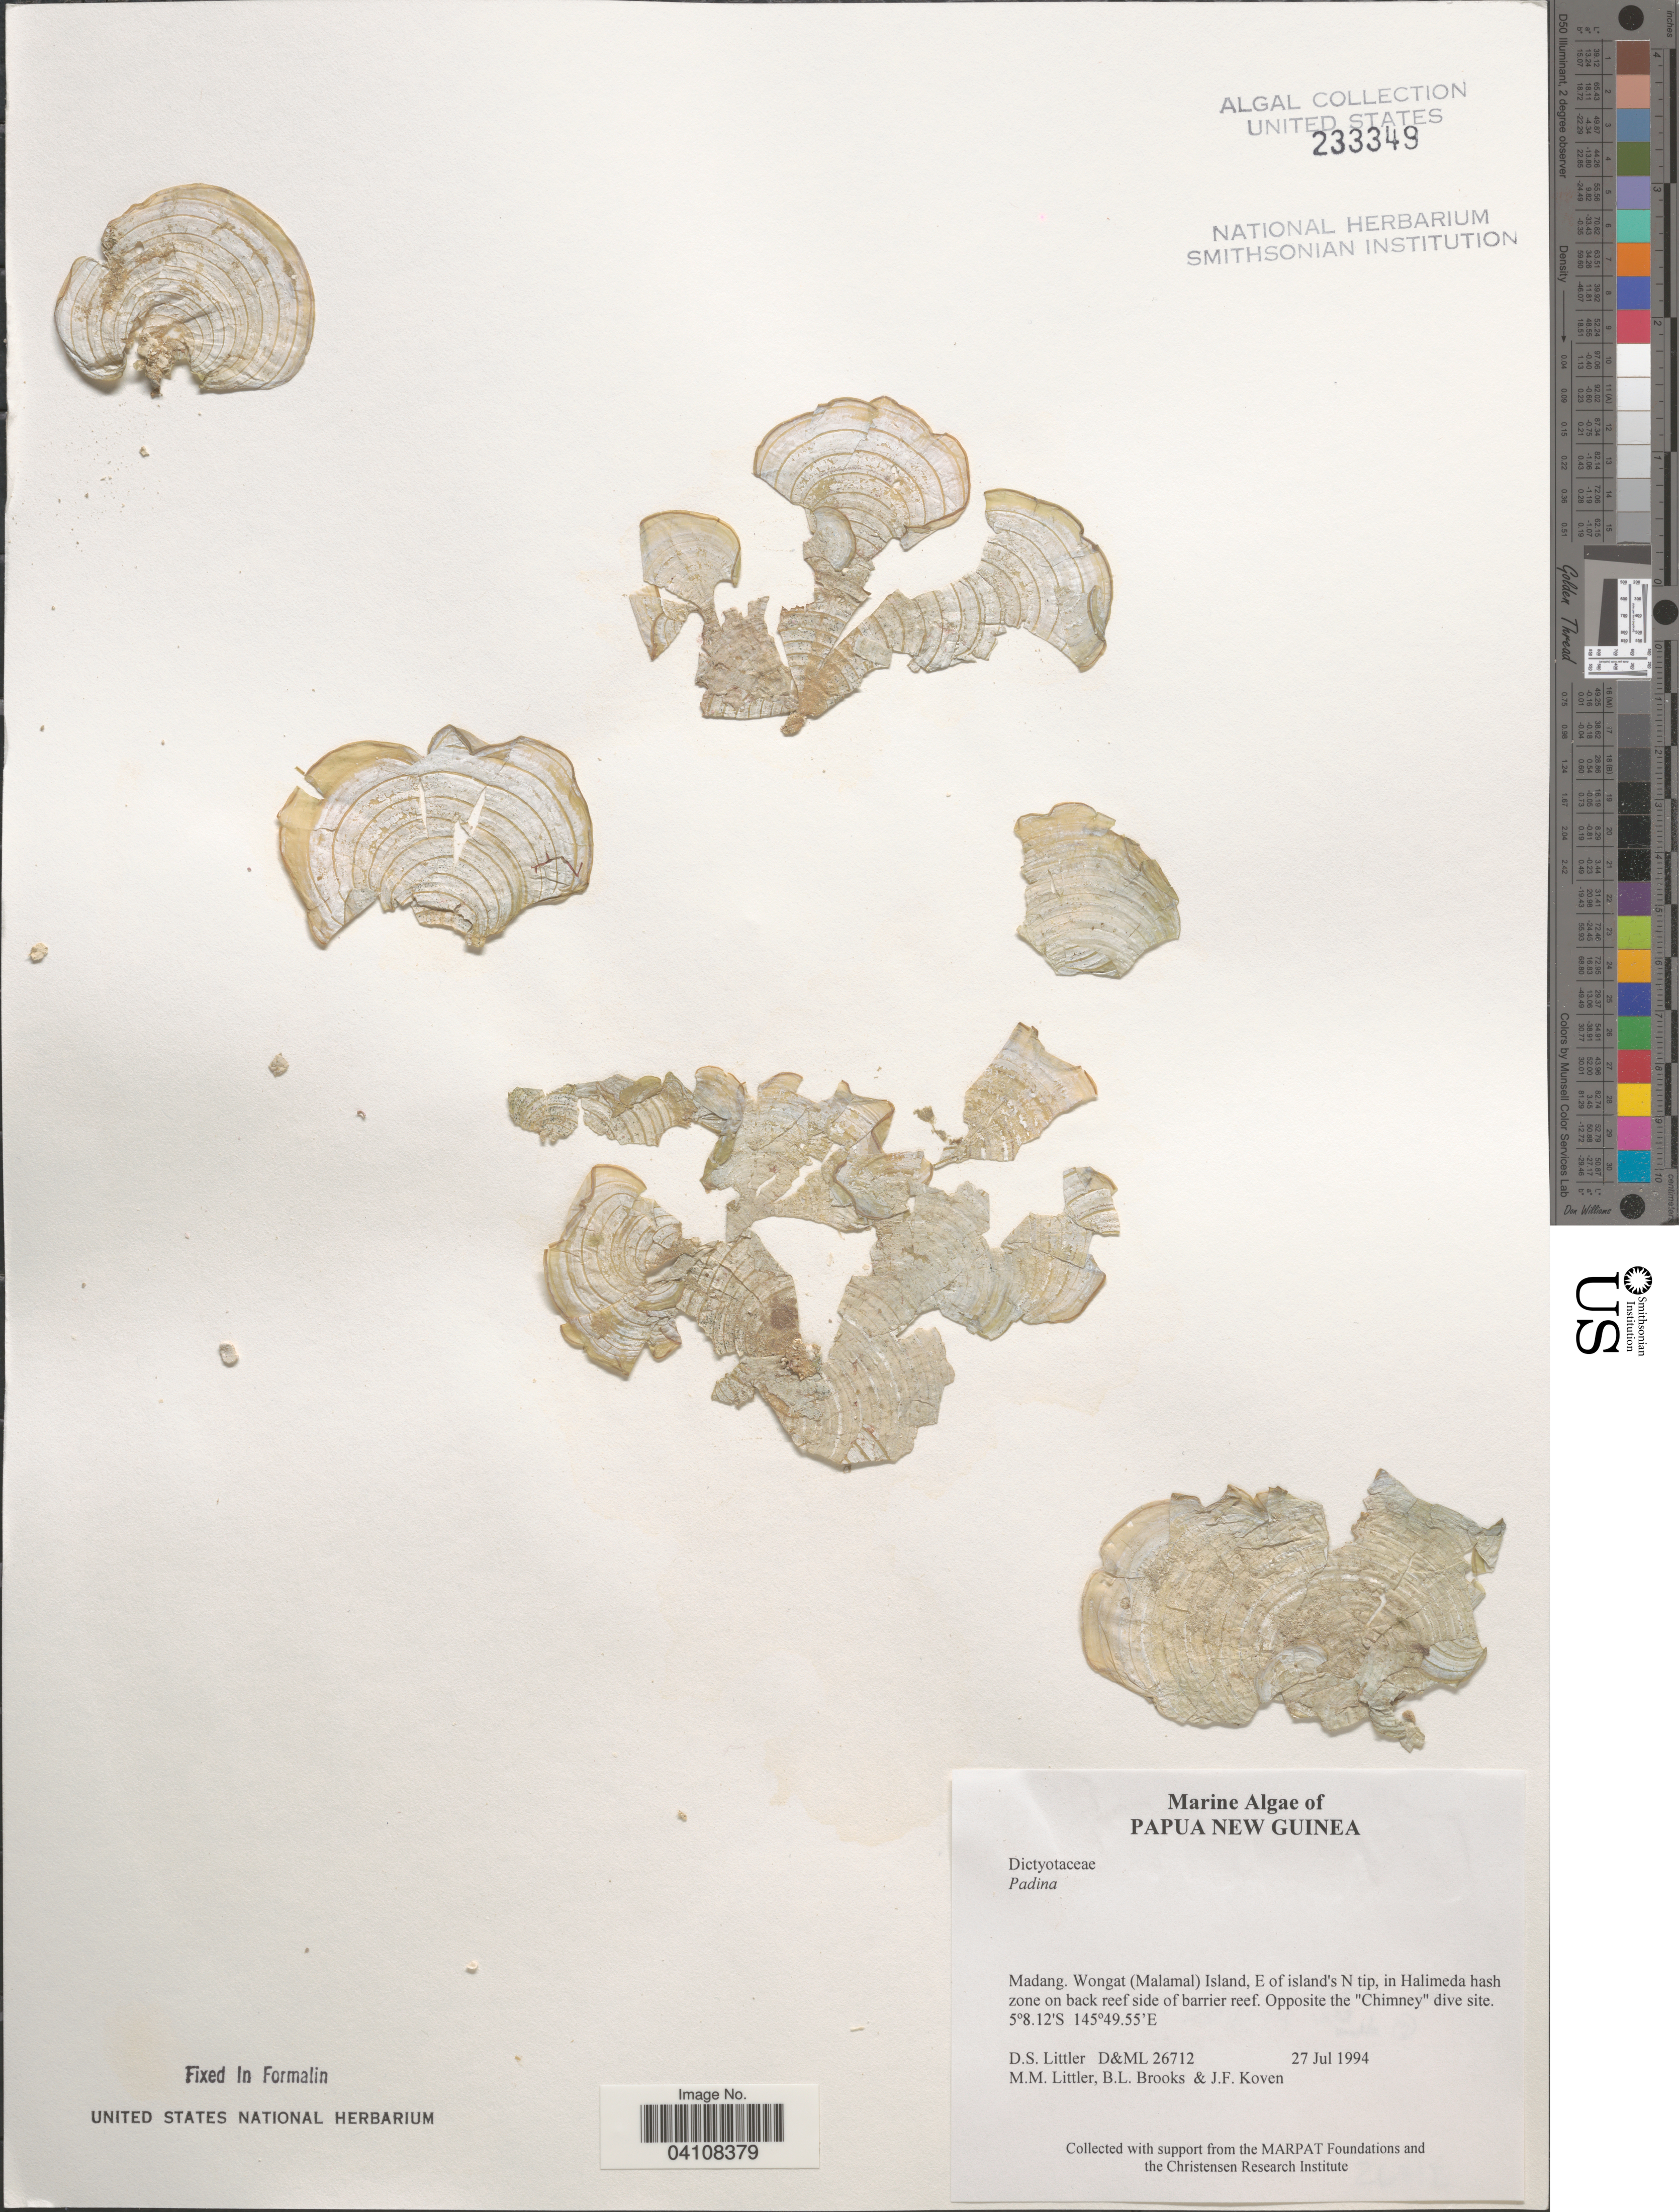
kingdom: Chromista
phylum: Ochrophyta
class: Phaeophyceae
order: Dictyotales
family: Dictyotaceae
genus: Padina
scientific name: Padina sp.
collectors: D. S. Littler, B. Brooks & J. Koven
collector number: D&ML26712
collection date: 1994-07-27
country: Papua New Guinea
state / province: Madang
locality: Wongat (Malamal) Island, E of island's N tip, in Halimeda hash zone on back reef side of barrier reef. Opposite the "Chimney" dive site.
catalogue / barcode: US 233349